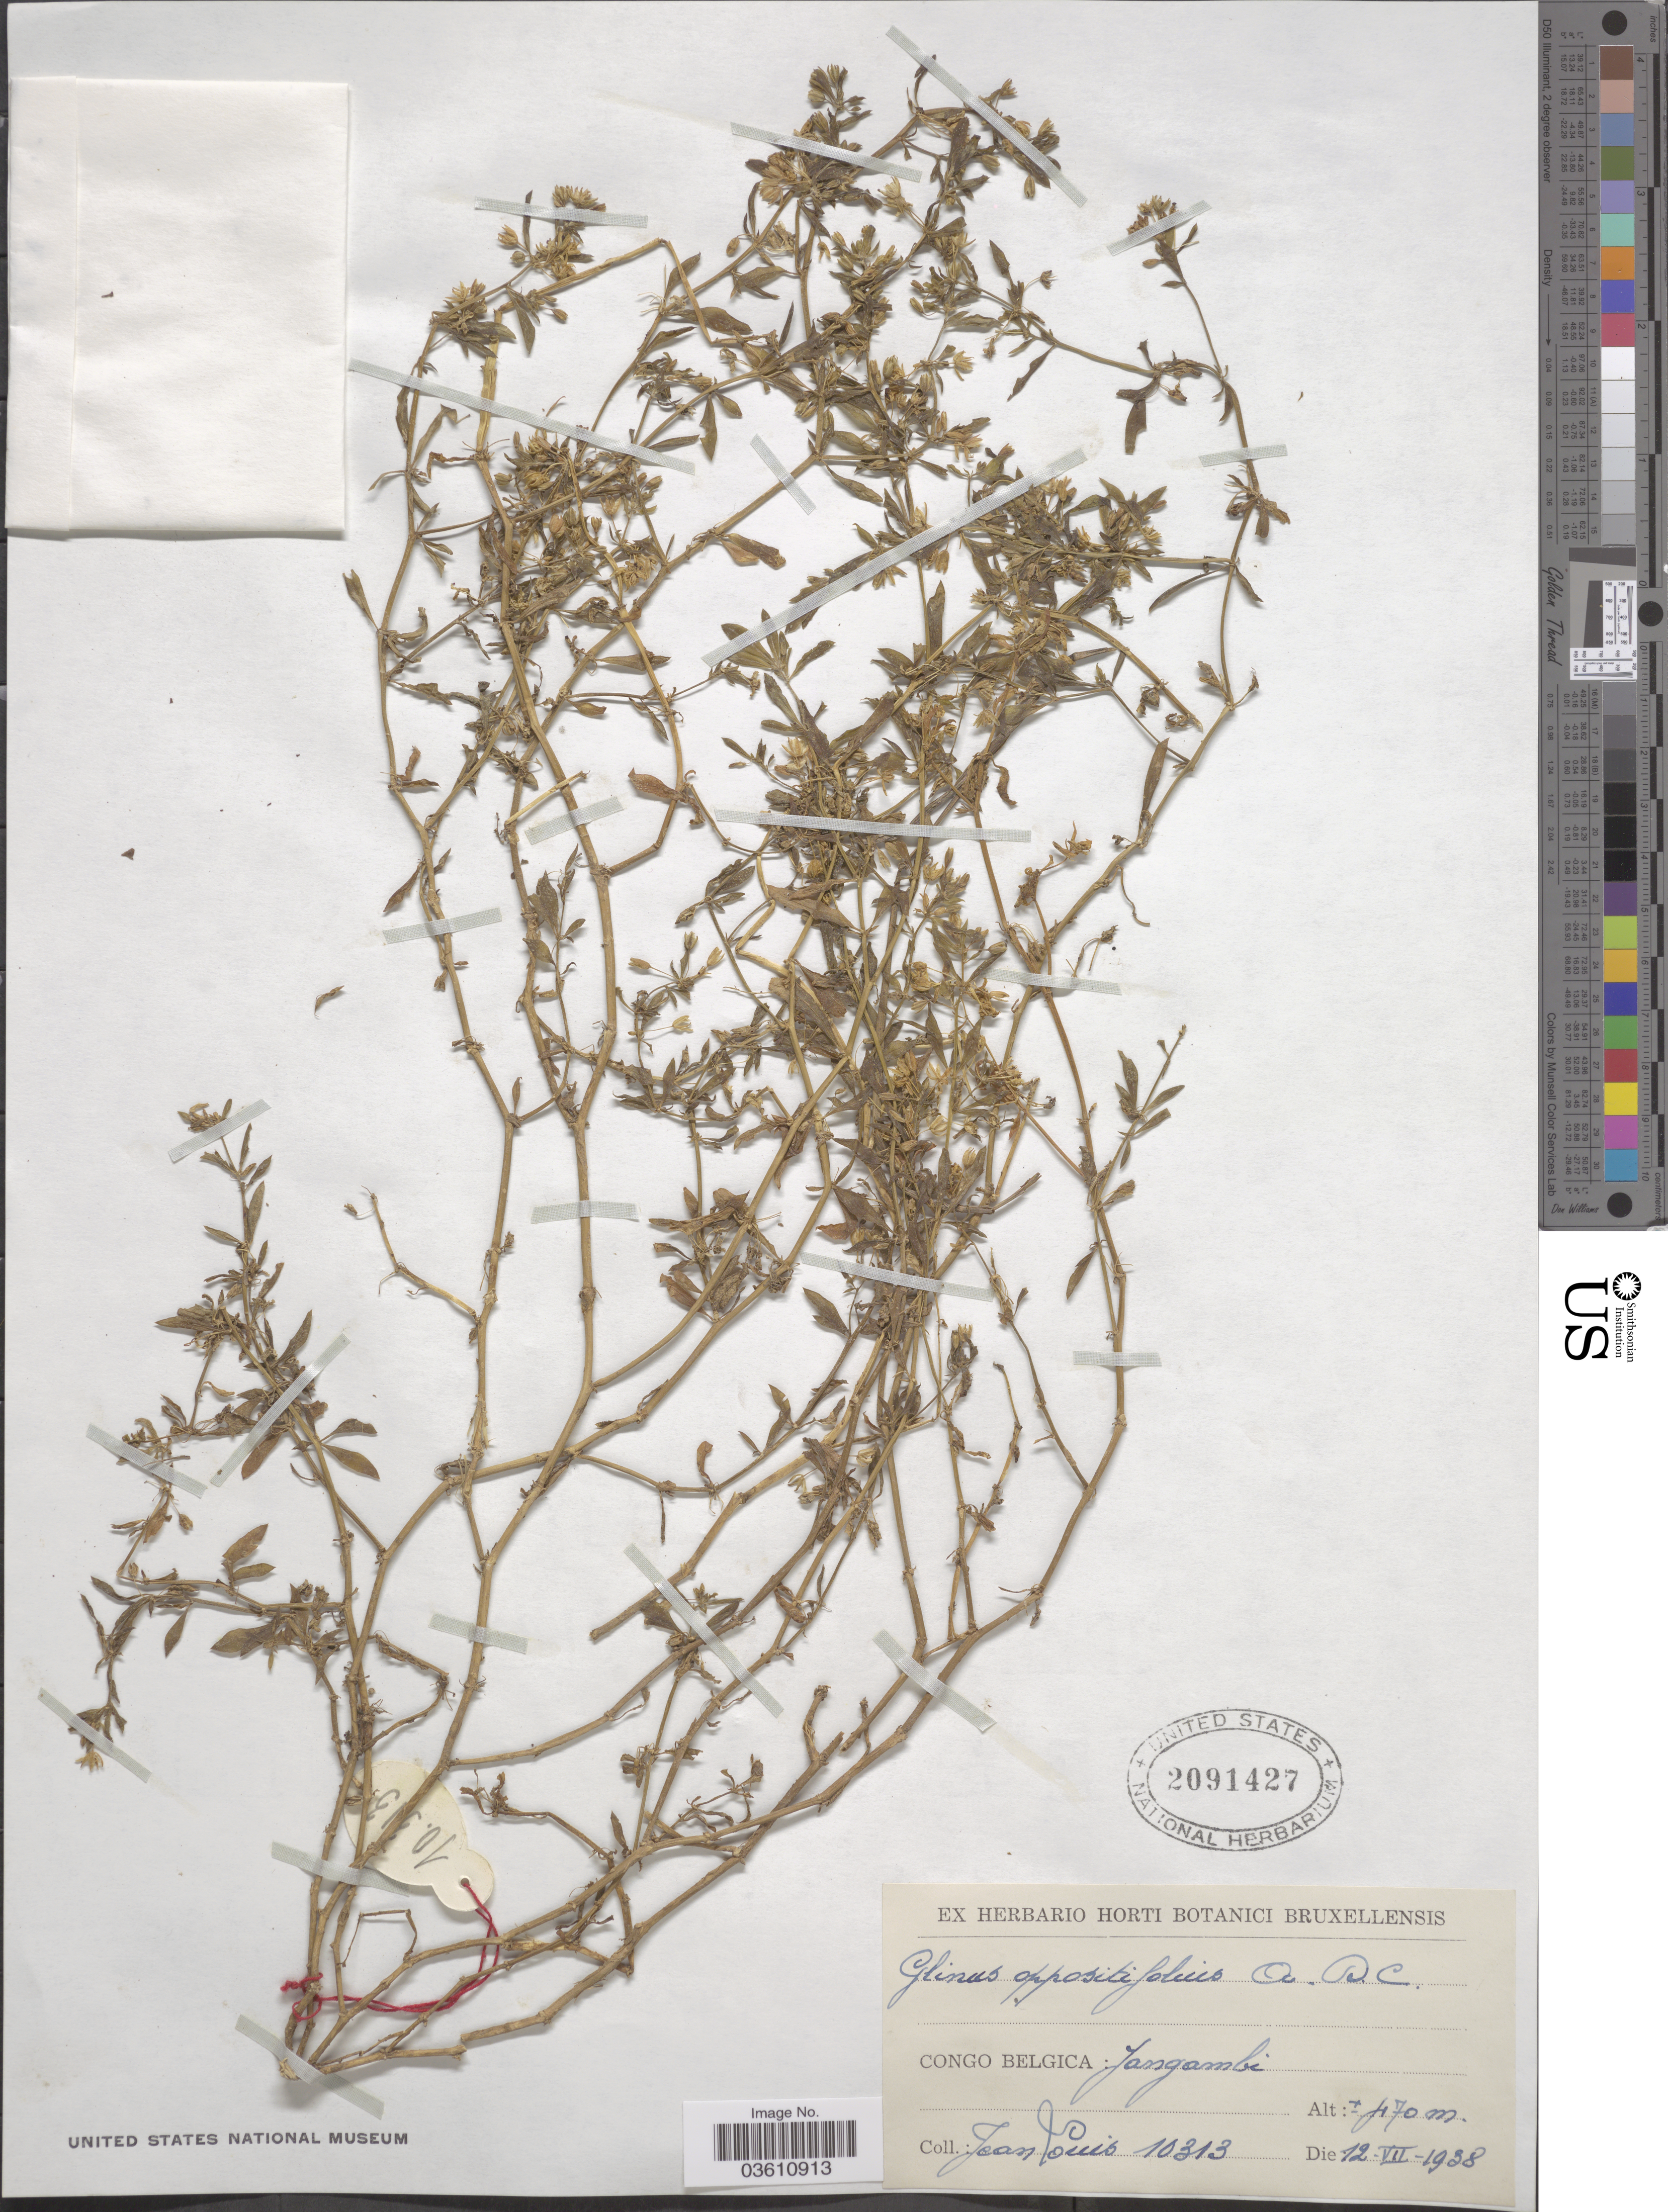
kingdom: Plantae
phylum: Tracheophyta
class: Magnoliopsida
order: Caryophyllales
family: Molluginaceae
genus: Glinus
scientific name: Glinus oppositifolius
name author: (L.) Aug. DC.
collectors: J. Louis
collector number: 10313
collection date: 1938-07-12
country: Congo, Democratic Republic of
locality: Congo Belgica: Yangambi.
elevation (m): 470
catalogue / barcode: US 2091427